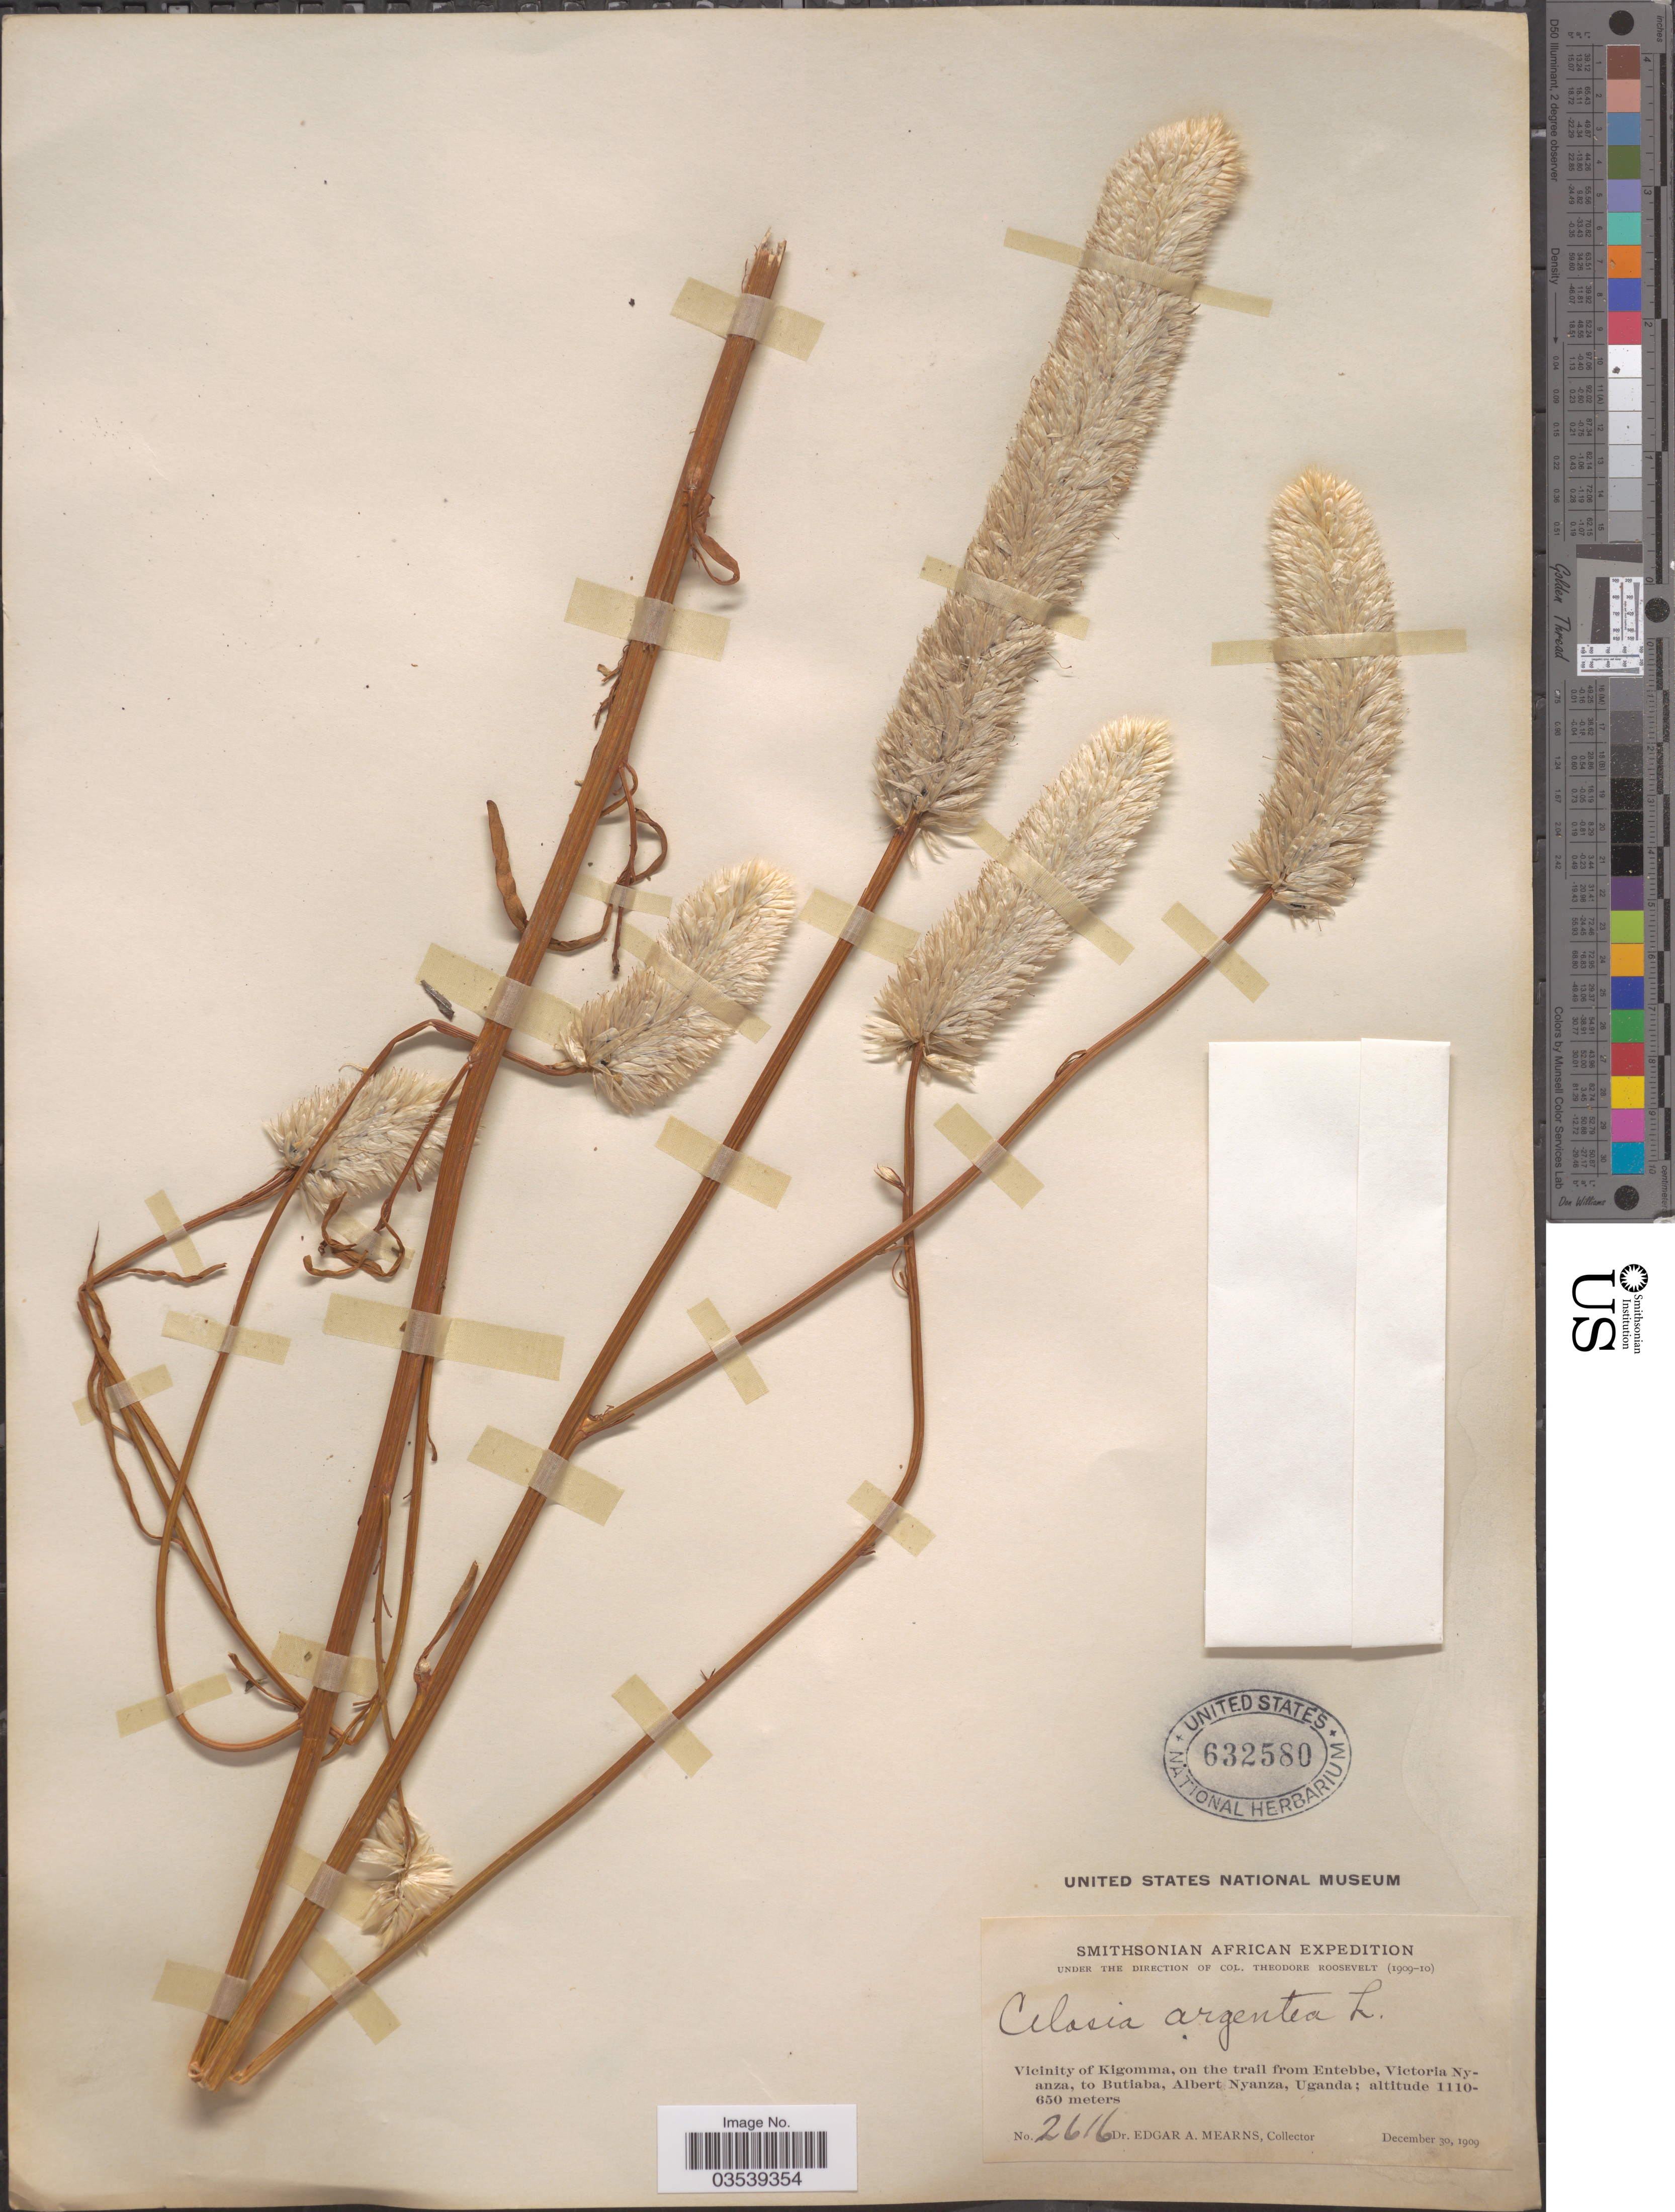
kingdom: Plantae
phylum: Tracheophyta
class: Magnoliopsida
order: Caryophyllales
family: Amaranthaceae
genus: Celosia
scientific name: Celosia argentea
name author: L.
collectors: E. A. Mearns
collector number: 2616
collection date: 1909-12-30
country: Uganda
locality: Vicinity of Kigomma, on the trail from Entebbe, Victoria Nyanza, to Butiaba, Albert Nyanza.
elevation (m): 650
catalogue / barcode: US 632580